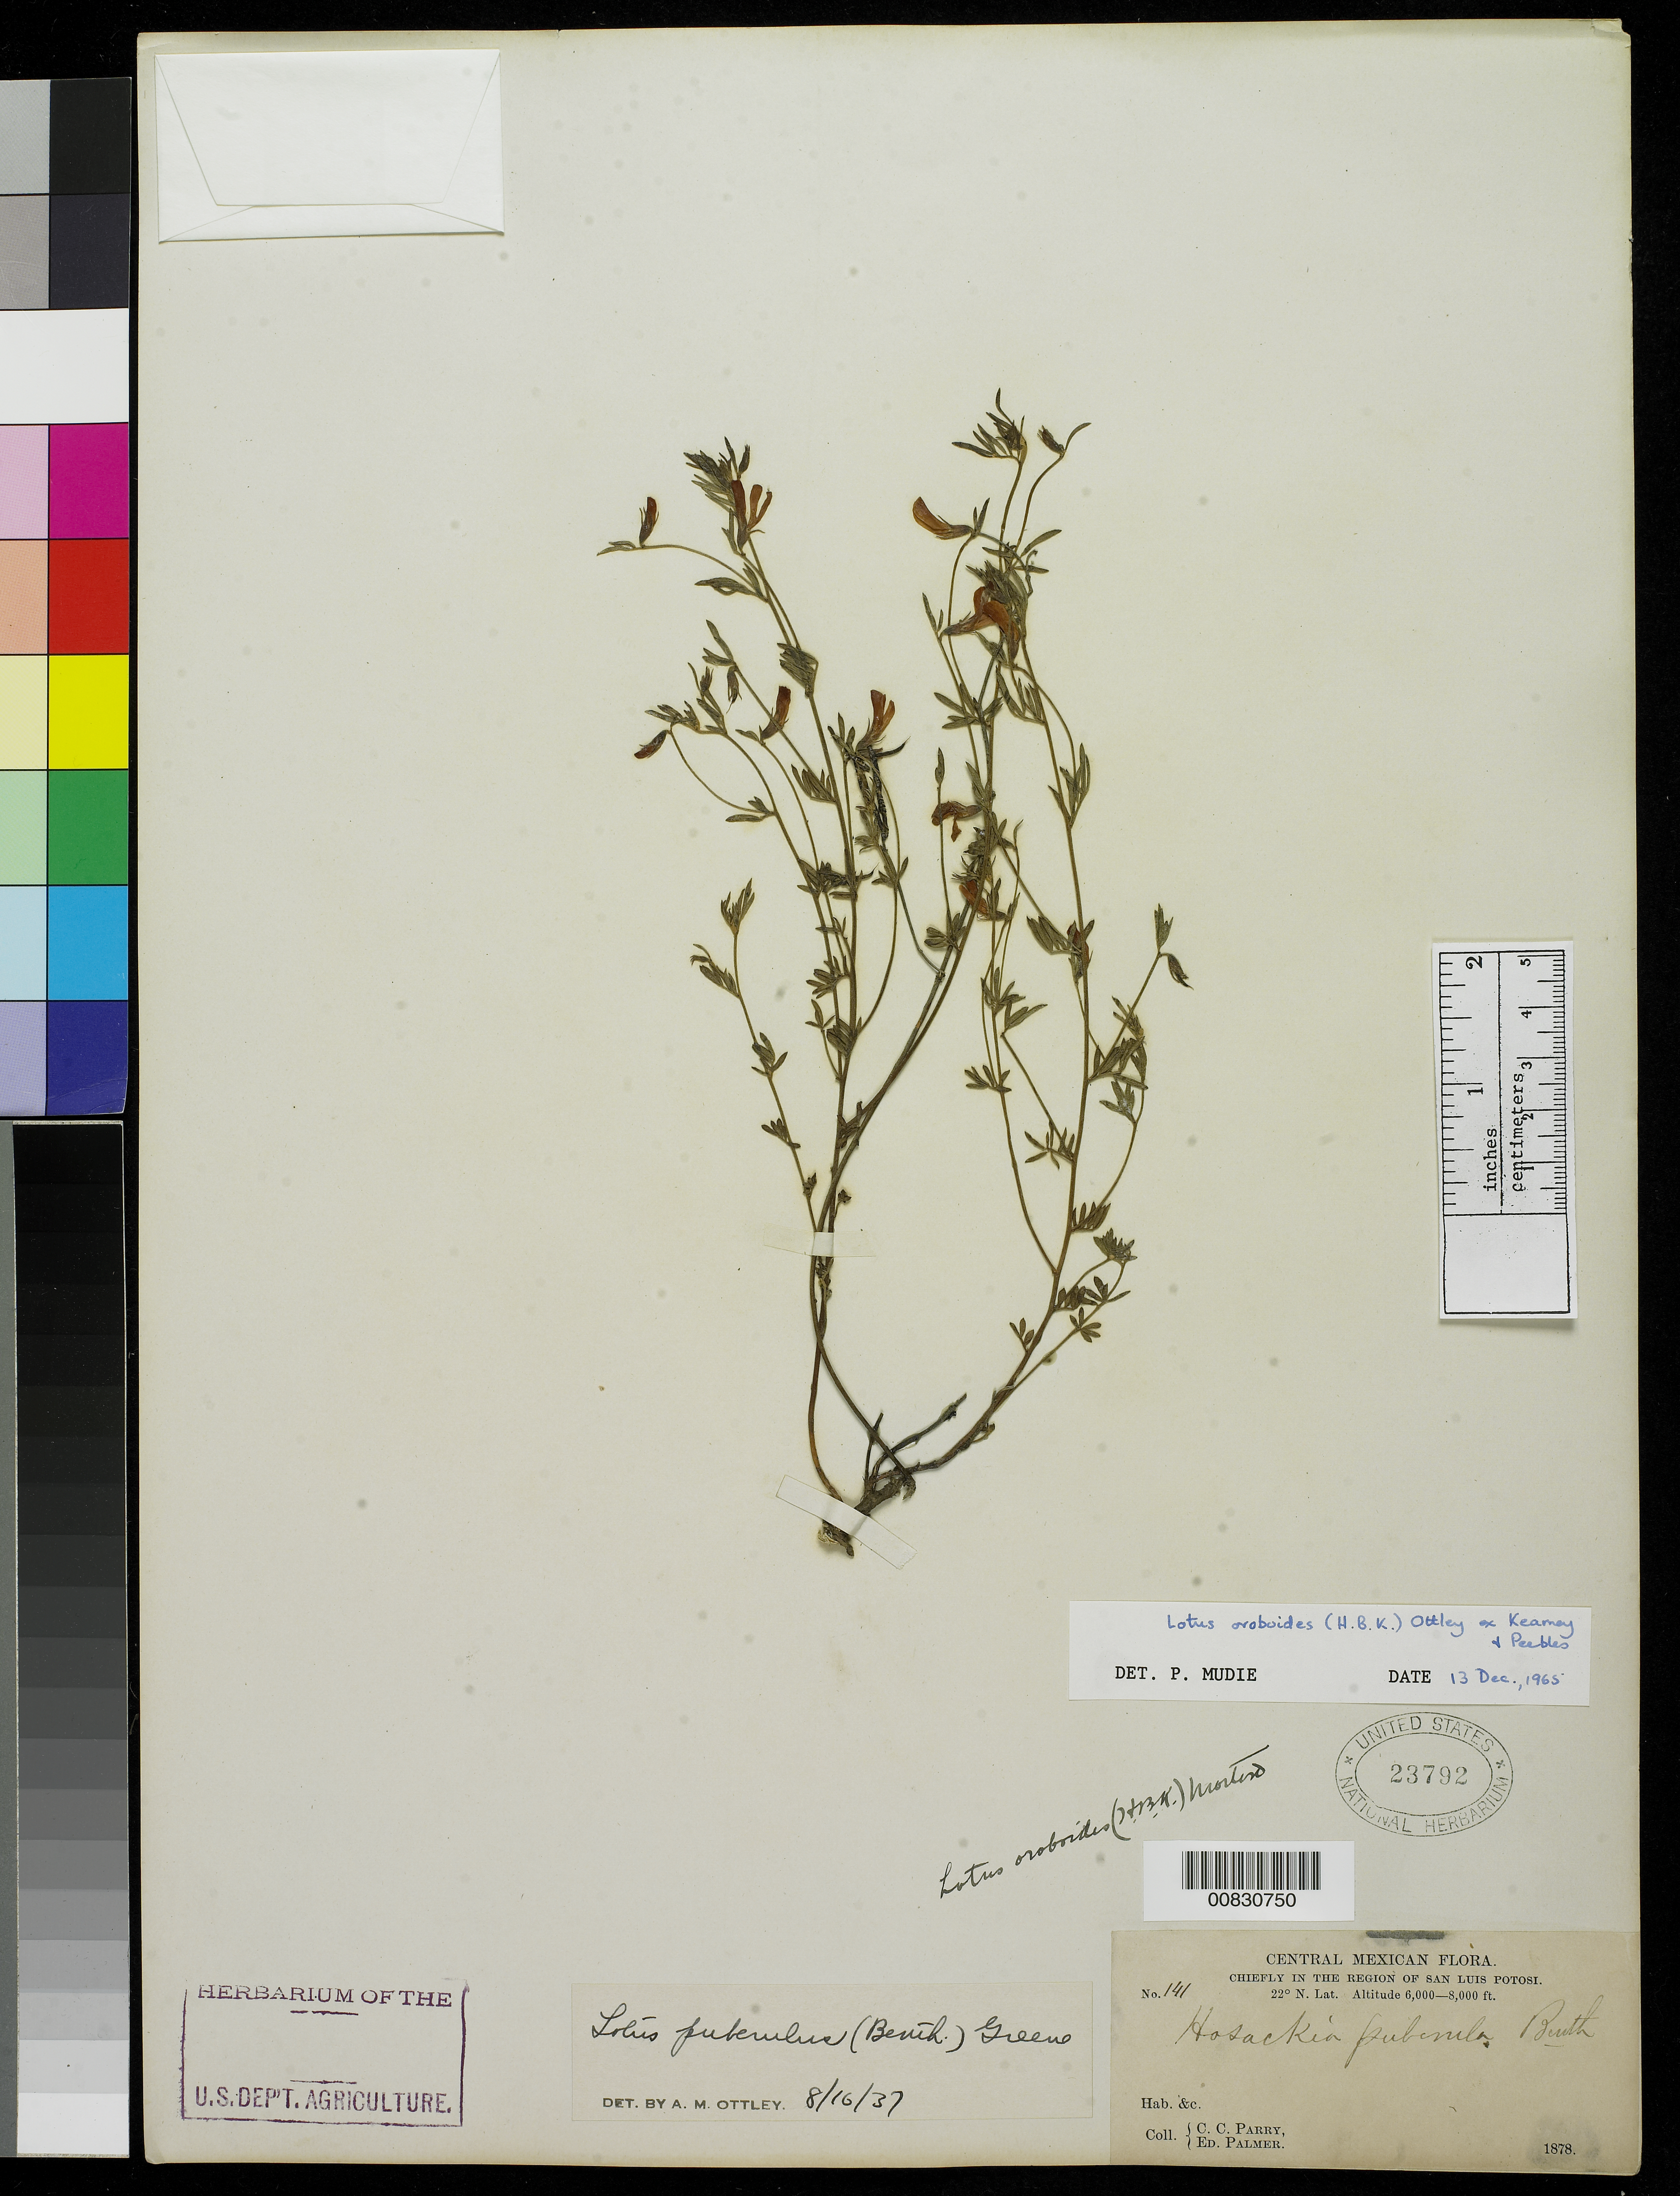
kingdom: Plantae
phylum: Tracheophyta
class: Magnoliopsida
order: Fabales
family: Fabaceae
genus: Ottleya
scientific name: Ottleya oroboides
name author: (Kunth) D.D. Sokoloff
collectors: C. C. Parry & E. Palmer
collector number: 141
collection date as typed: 1878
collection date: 1878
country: Mexico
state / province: San Luis Potosí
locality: Chiefly in the region of San Luis Potosí.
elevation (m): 1829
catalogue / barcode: US 23792